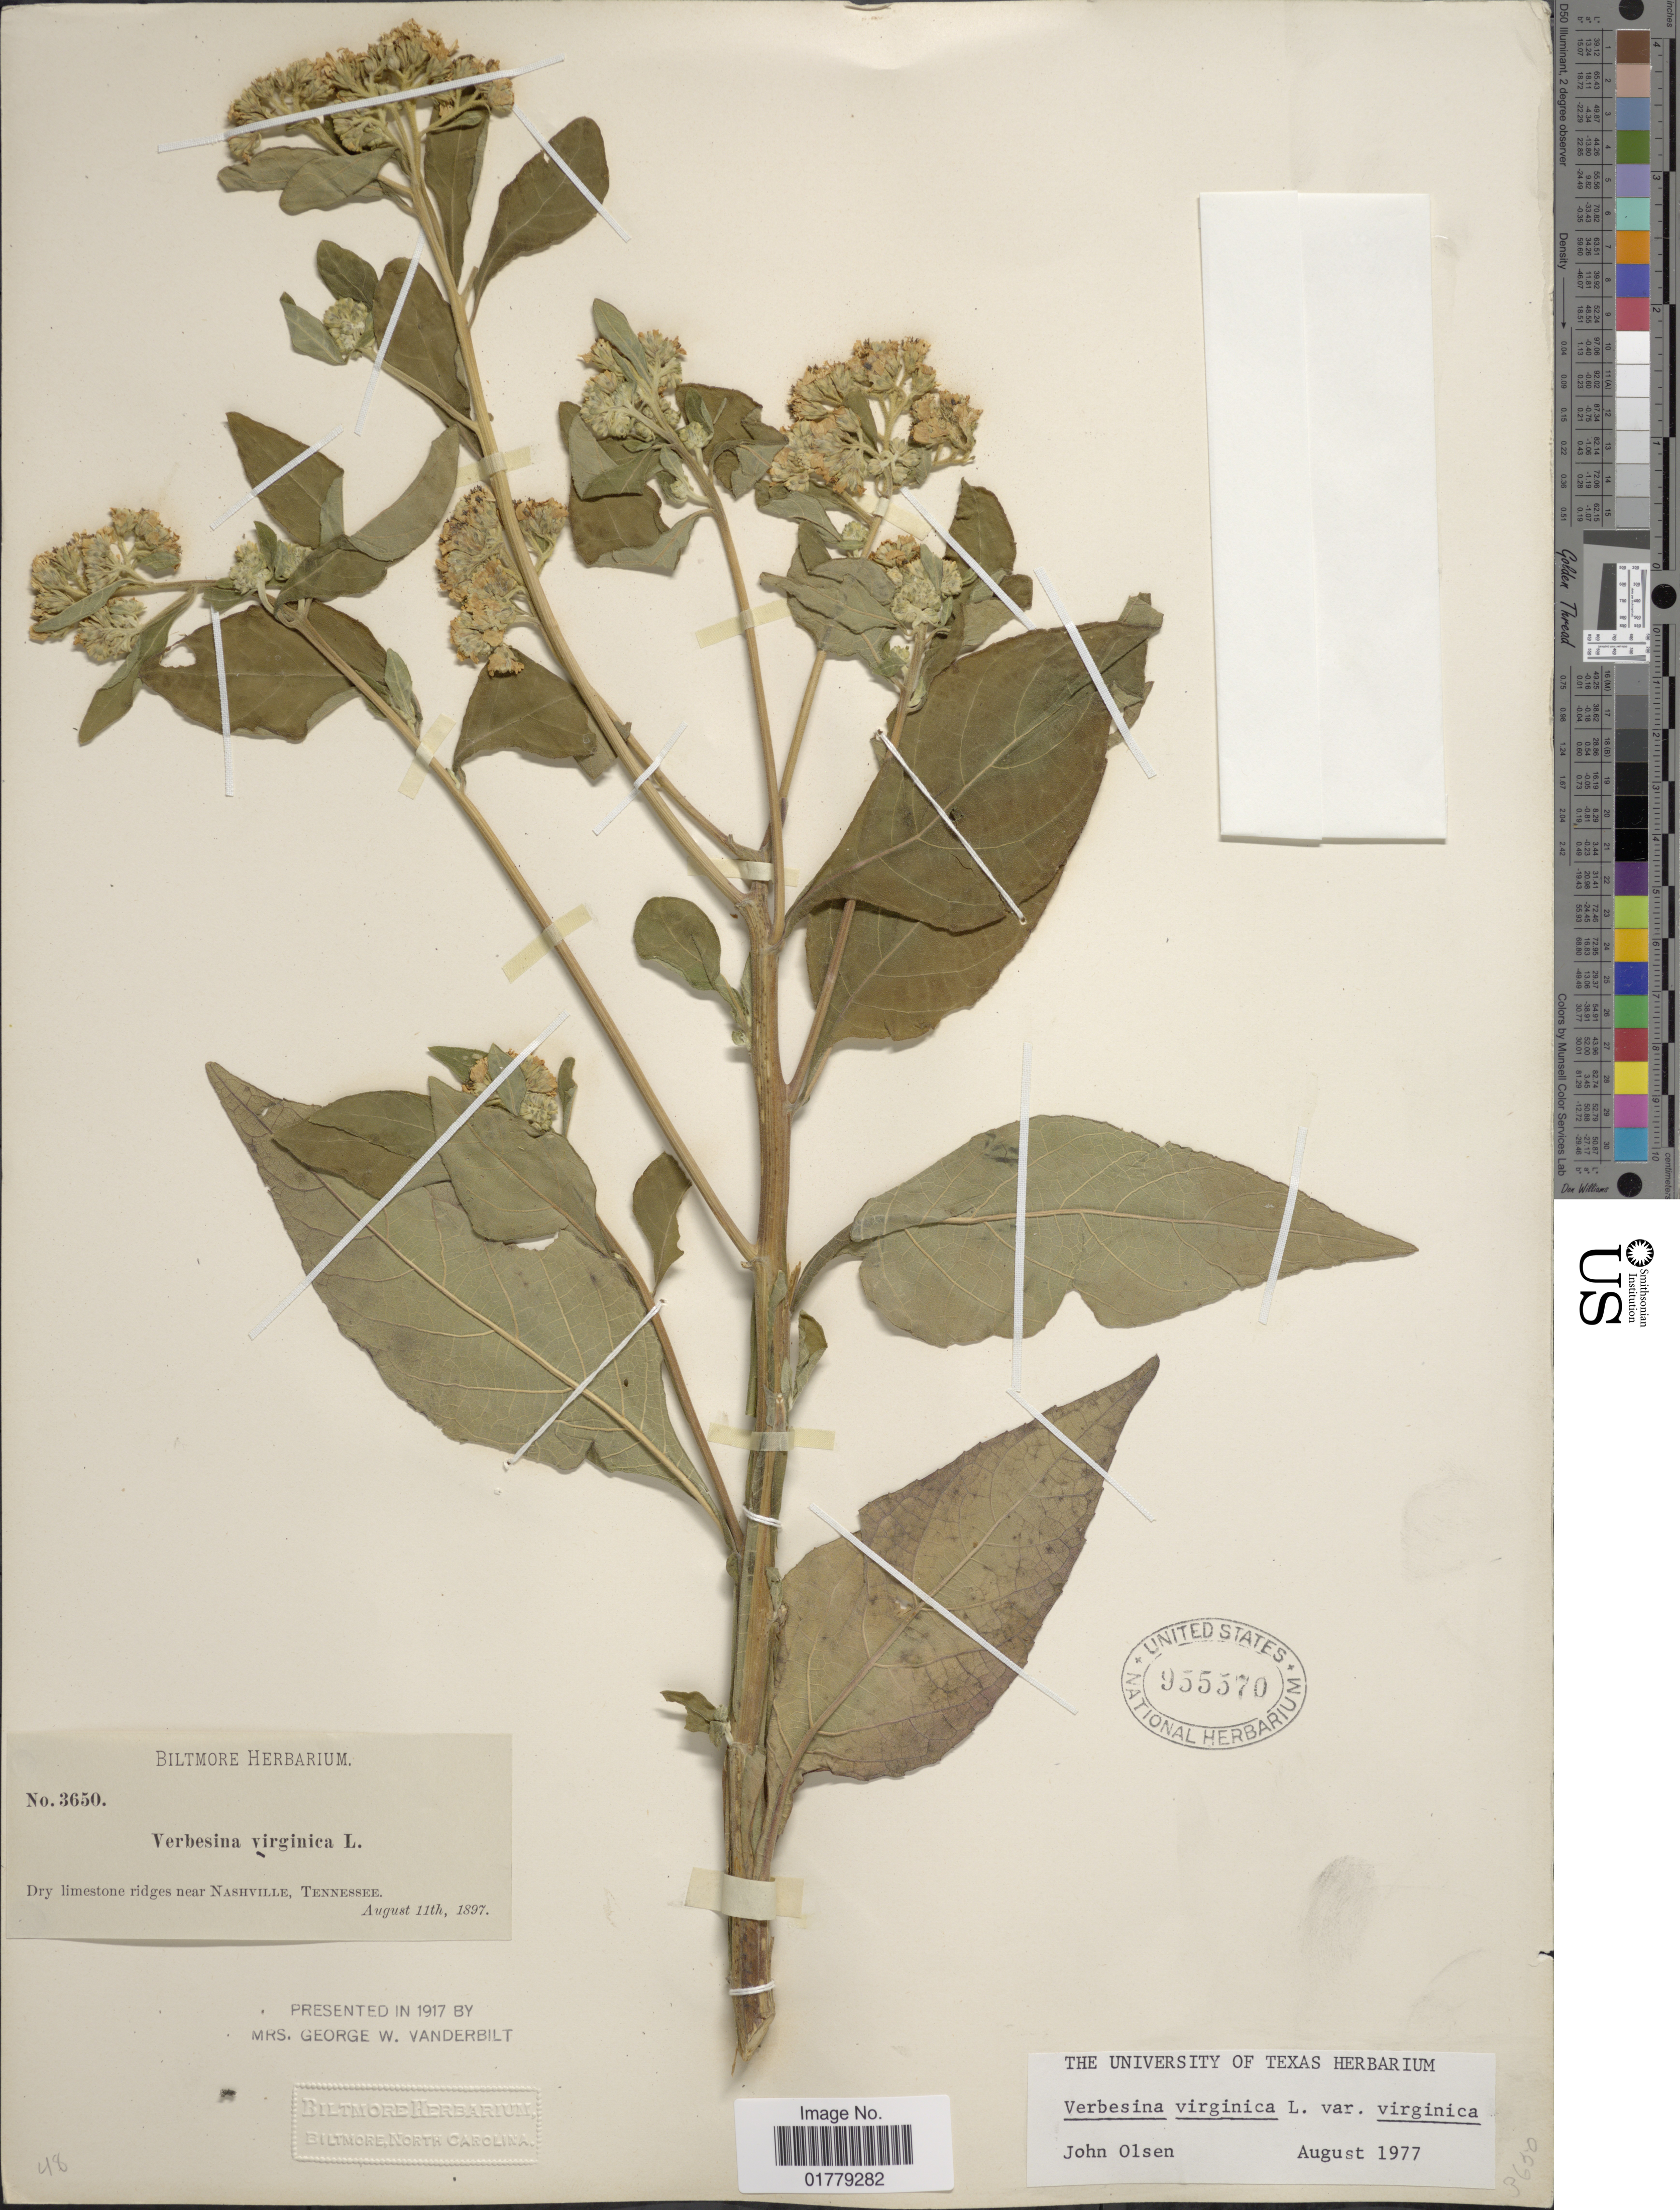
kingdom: Plantae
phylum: Tracheophyta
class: Magnoliopsida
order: Asterales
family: Asteraceae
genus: Verbesina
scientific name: Verbesina virginica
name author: L.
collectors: ex herb. Biltmore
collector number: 3650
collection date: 1897-08-11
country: United States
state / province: Tennessee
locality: Dry limestone ridges near Nashville, Tennessee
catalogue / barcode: US 955570